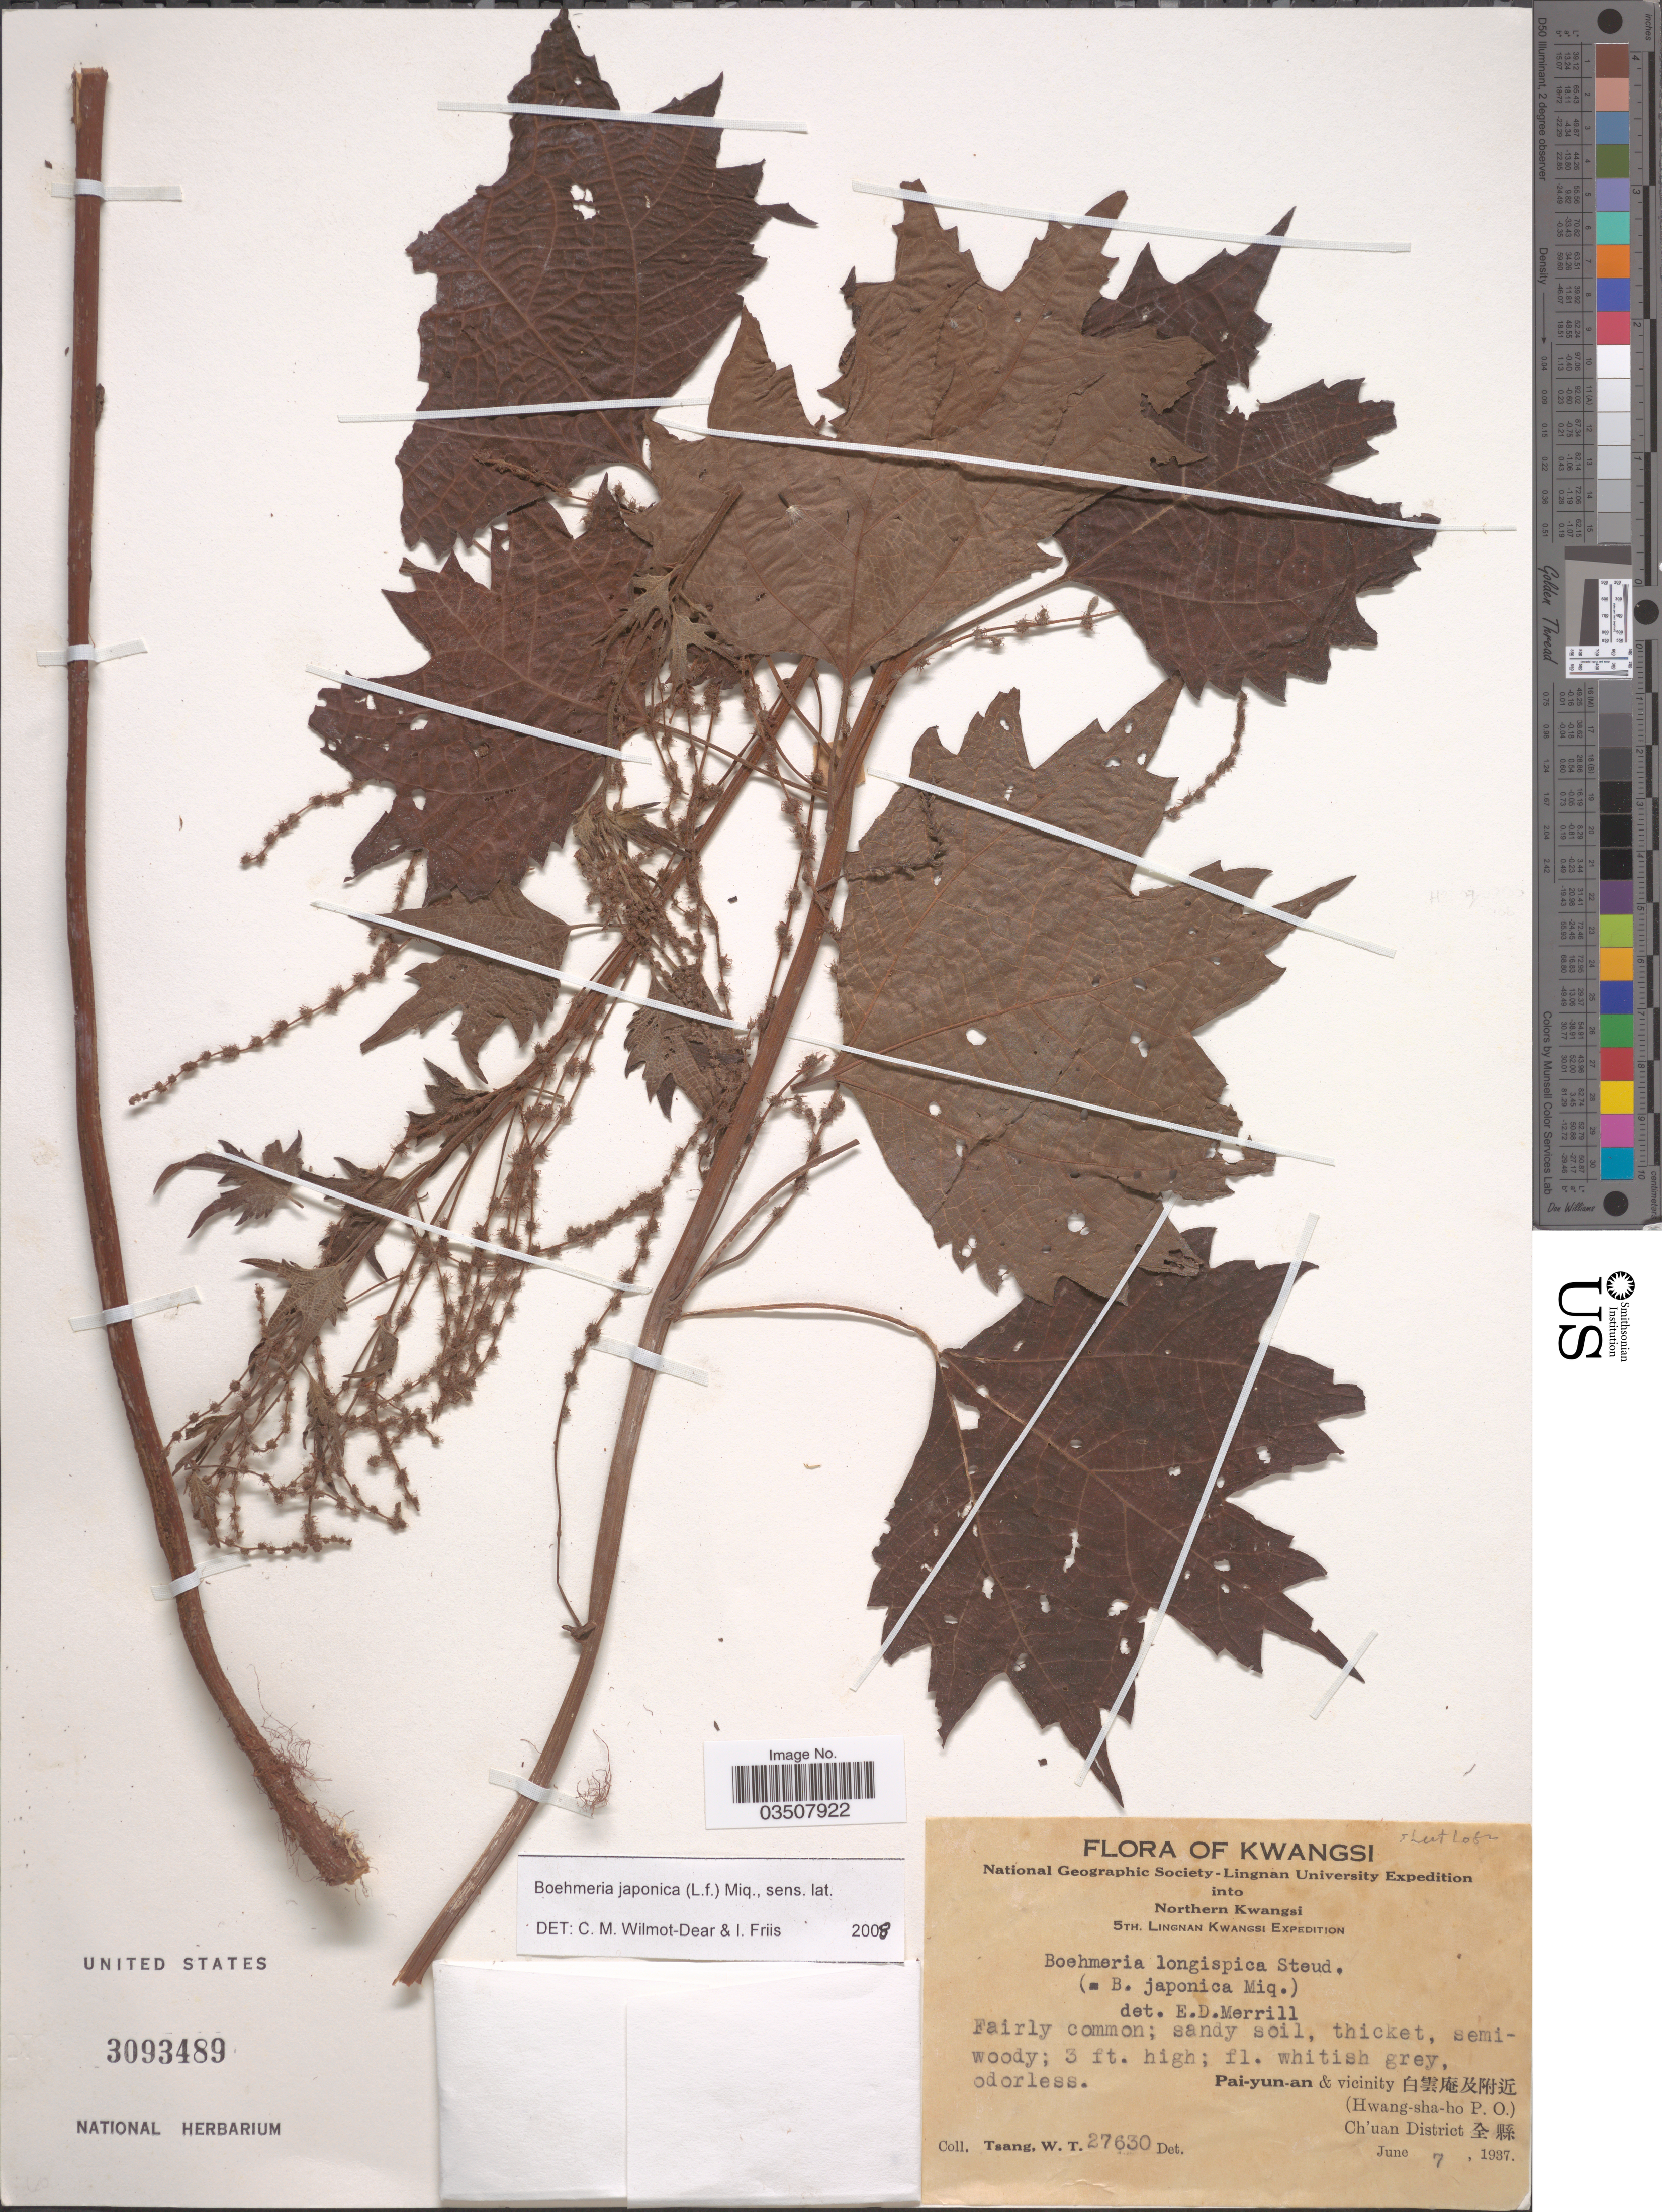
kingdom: Plantae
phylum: Tracheophyta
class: Magnoliopsida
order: Rosales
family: Urticaceae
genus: Boehmeria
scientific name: Boehmeria japonica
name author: (L. f.) Miq.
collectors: W. T. Tsang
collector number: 27630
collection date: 1937-06-07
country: China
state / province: Guangxi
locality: Kwangsi. Northern Kwangsi. Pai-yun-an & vicinity X. (Hwang-sha-ho P.O.). Ch'uan District X.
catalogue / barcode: US 3093489